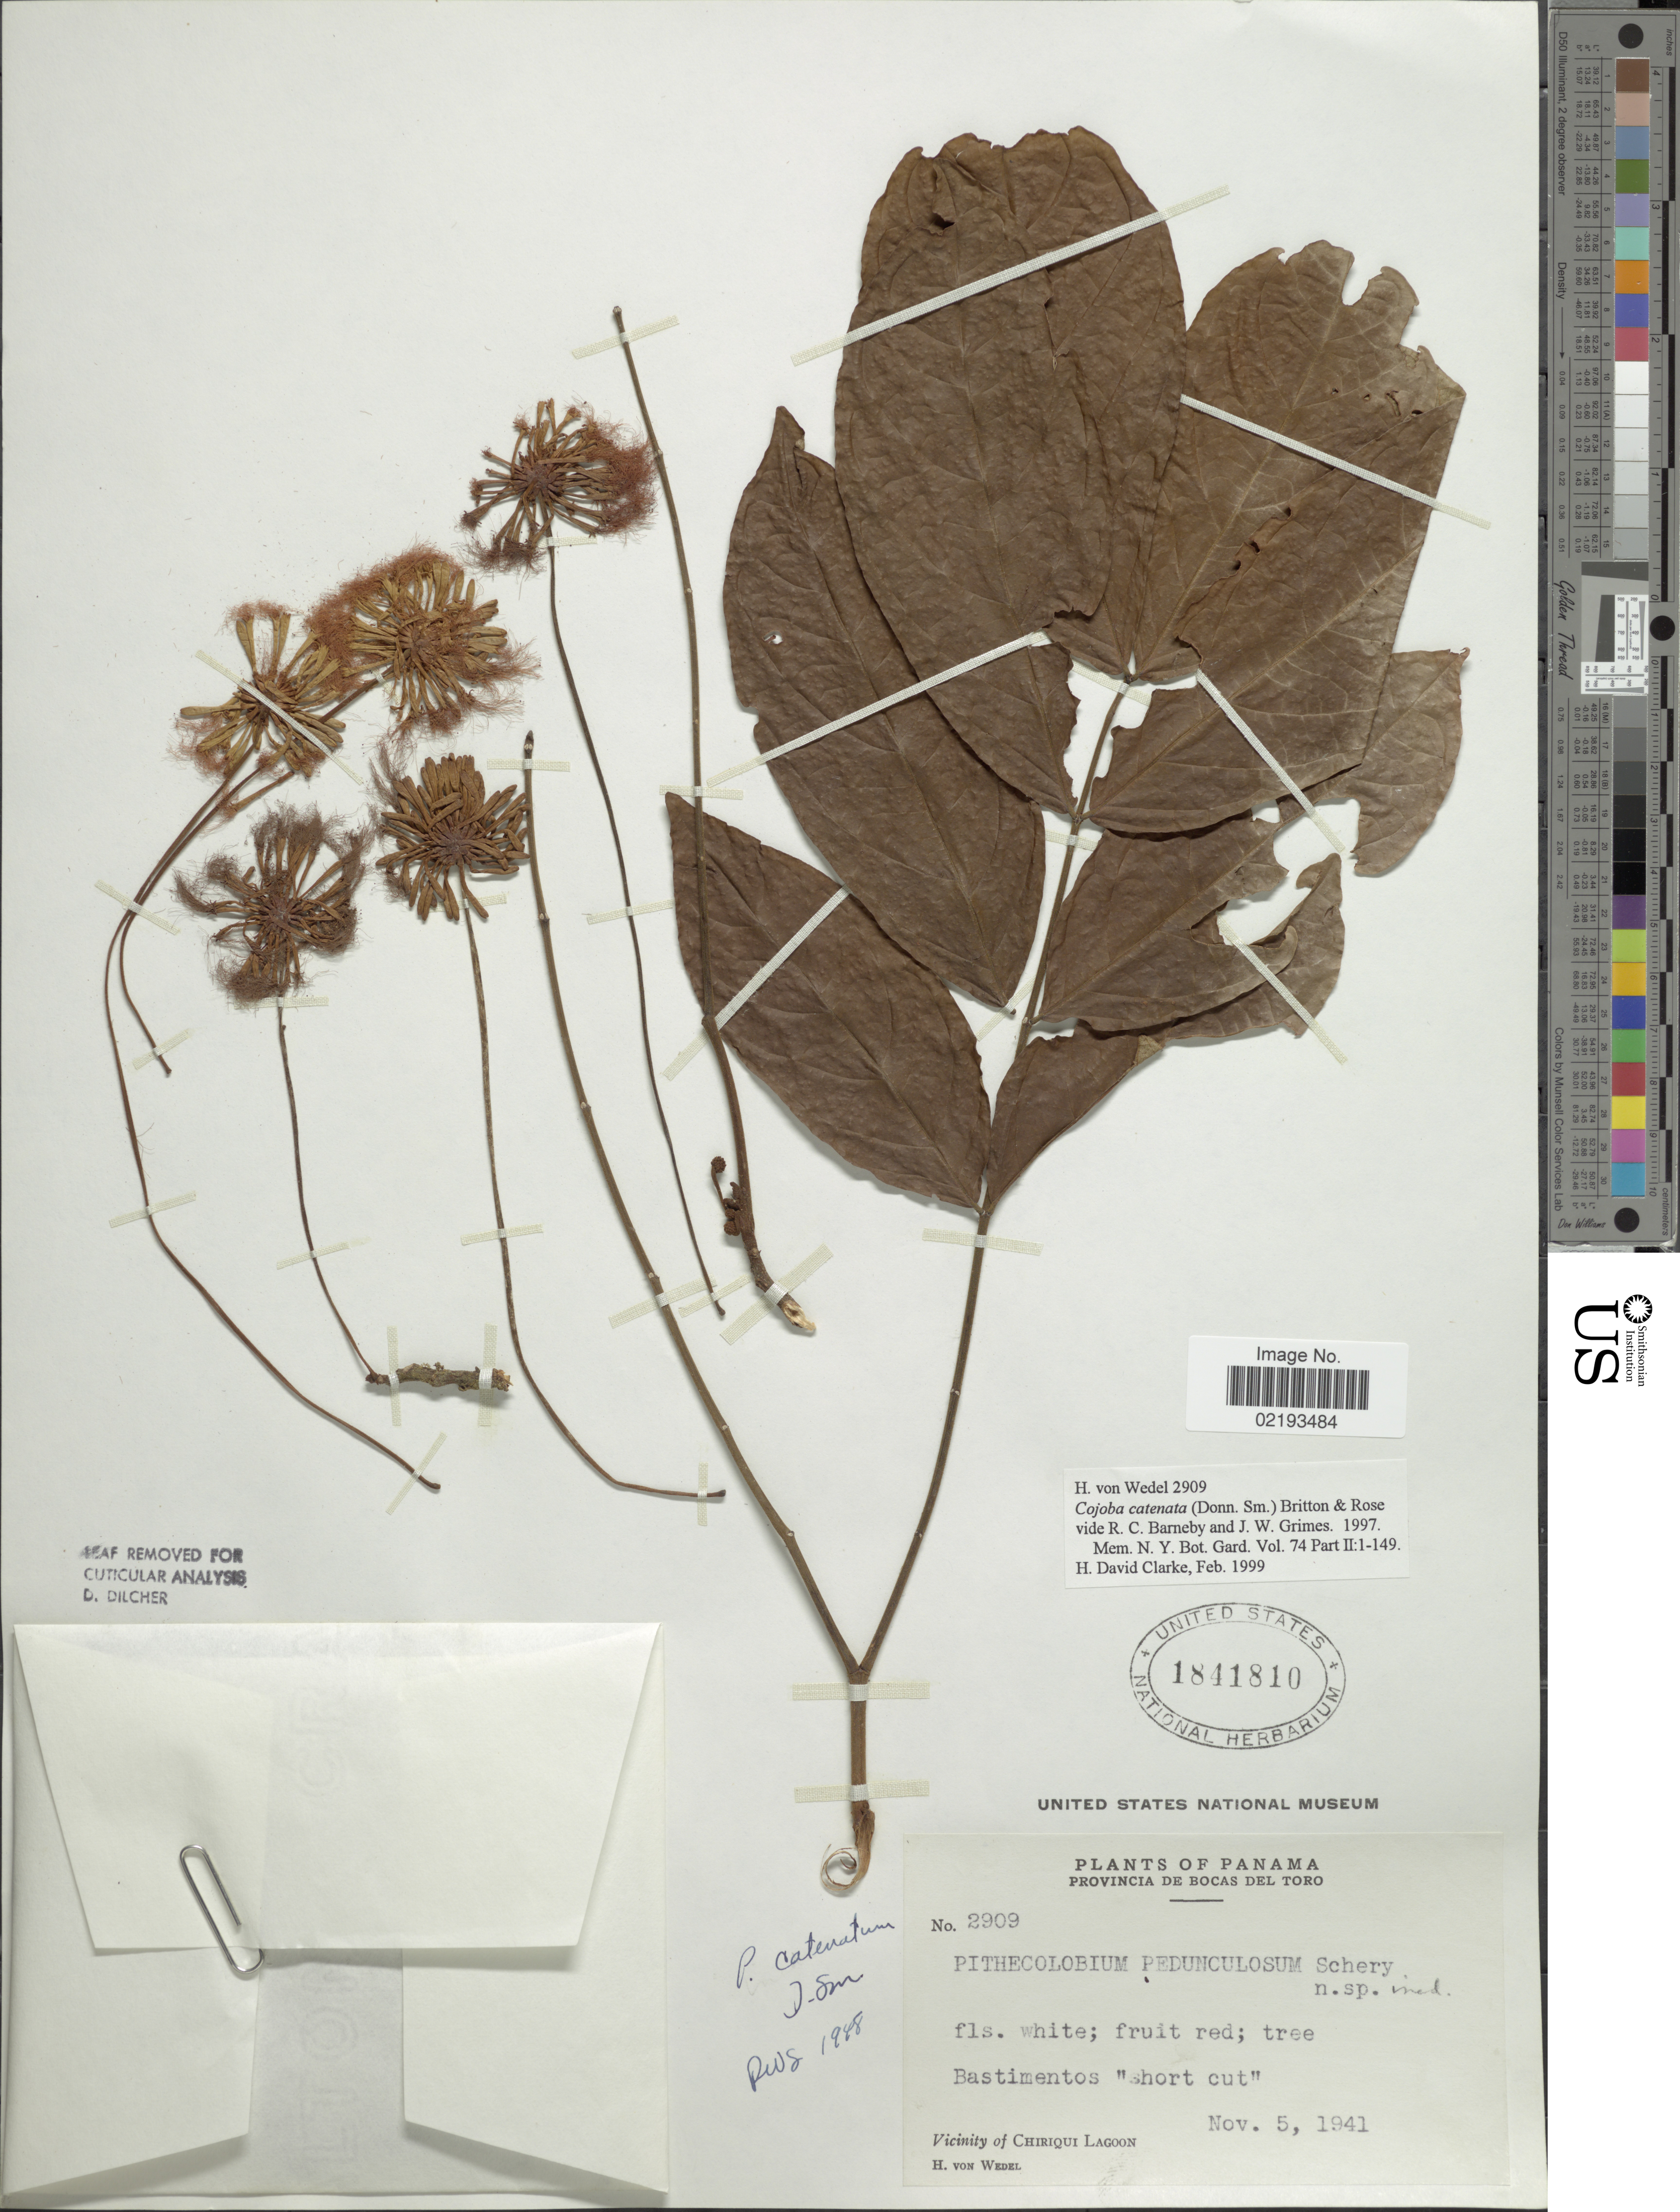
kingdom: Plantae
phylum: Tracheophyta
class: Magnoliopsida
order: Fabales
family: Fabaceae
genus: Cojoba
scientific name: Cojoba catenata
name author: (Donn. Sm.) Britton & Rose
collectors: H. von Wedel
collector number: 2909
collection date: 1941-11-05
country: Panama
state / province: Bocas del Toro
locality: Bastimentos 'short cut', Vicinity of Chiriqui Lagoon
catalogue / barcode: US 1841810